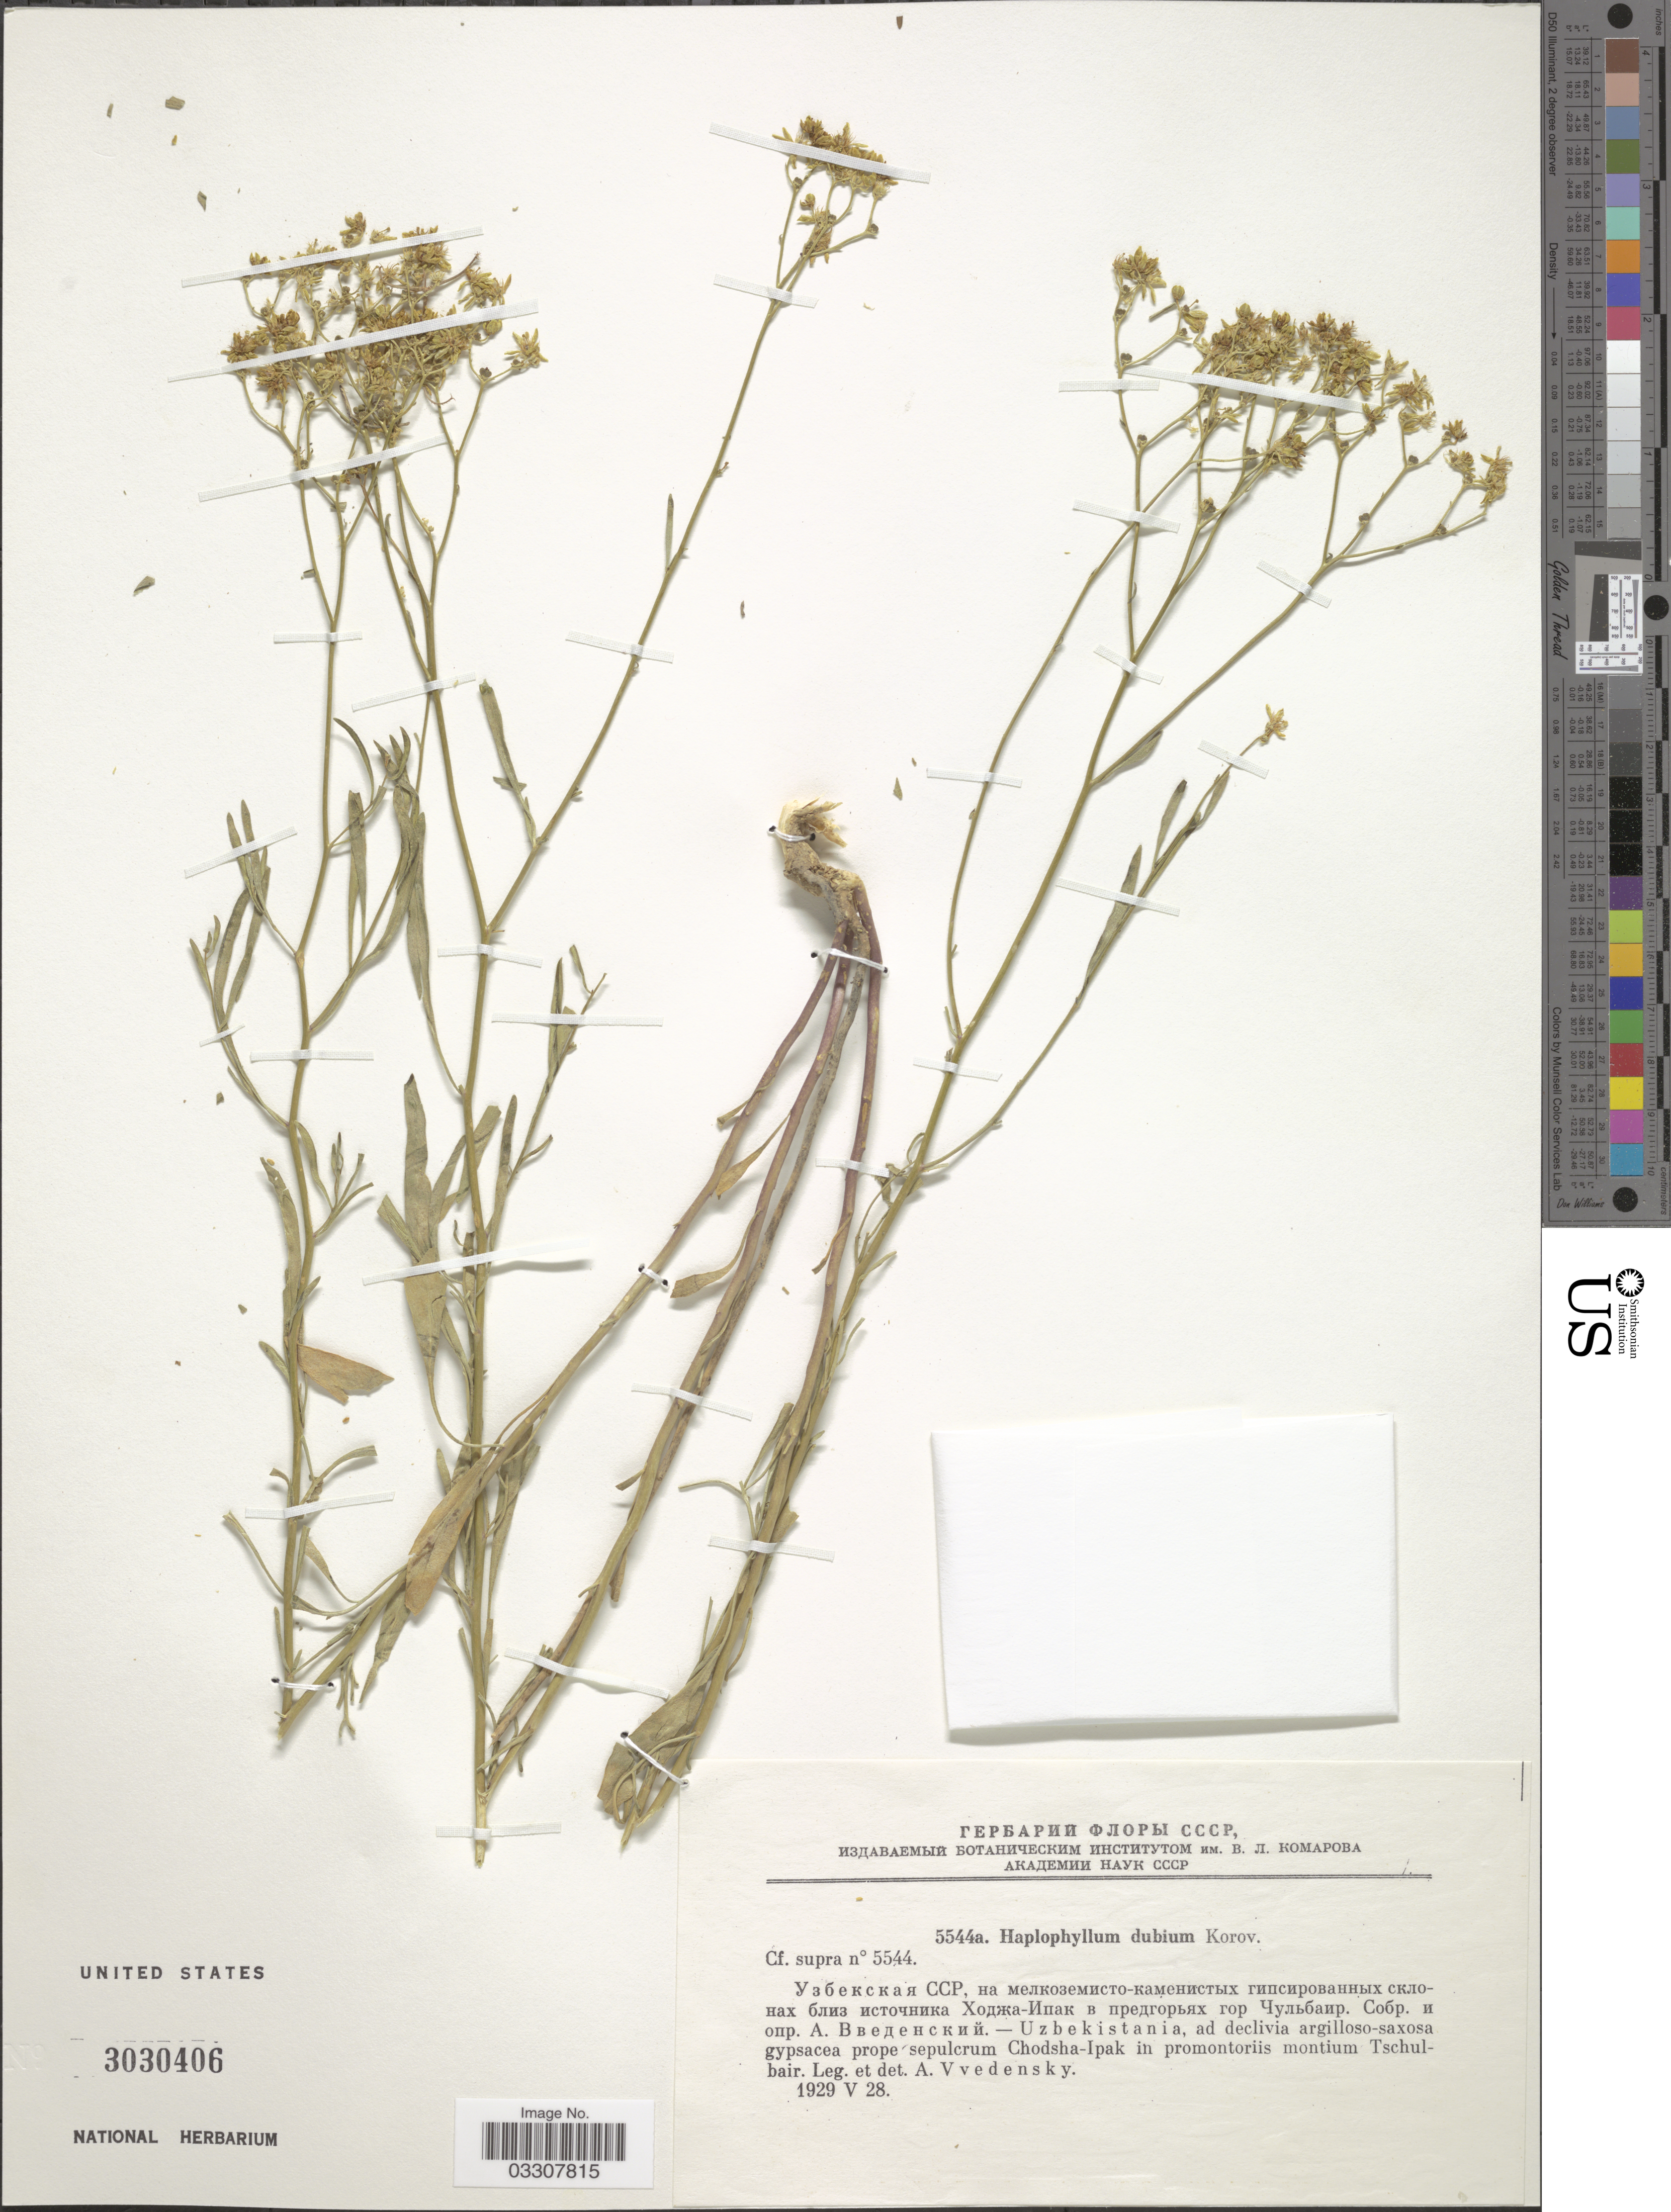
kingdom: Plantae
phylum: Tracheophyta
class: Magnoliopsida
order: Sapindales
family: Rutaceae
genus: Haplophyllum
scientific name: Haplophyllum dubium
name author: Korovin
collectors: A. Vvedensky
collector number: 5544a.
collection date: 1929-05-28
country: Uzbekistan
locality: Uzbekistania, ad declivia argilloso-saxosa gypsacea prope sepulcrum Chodsha-Ipak in promontoriis montium Tschulbair.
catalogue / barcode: US 3030406